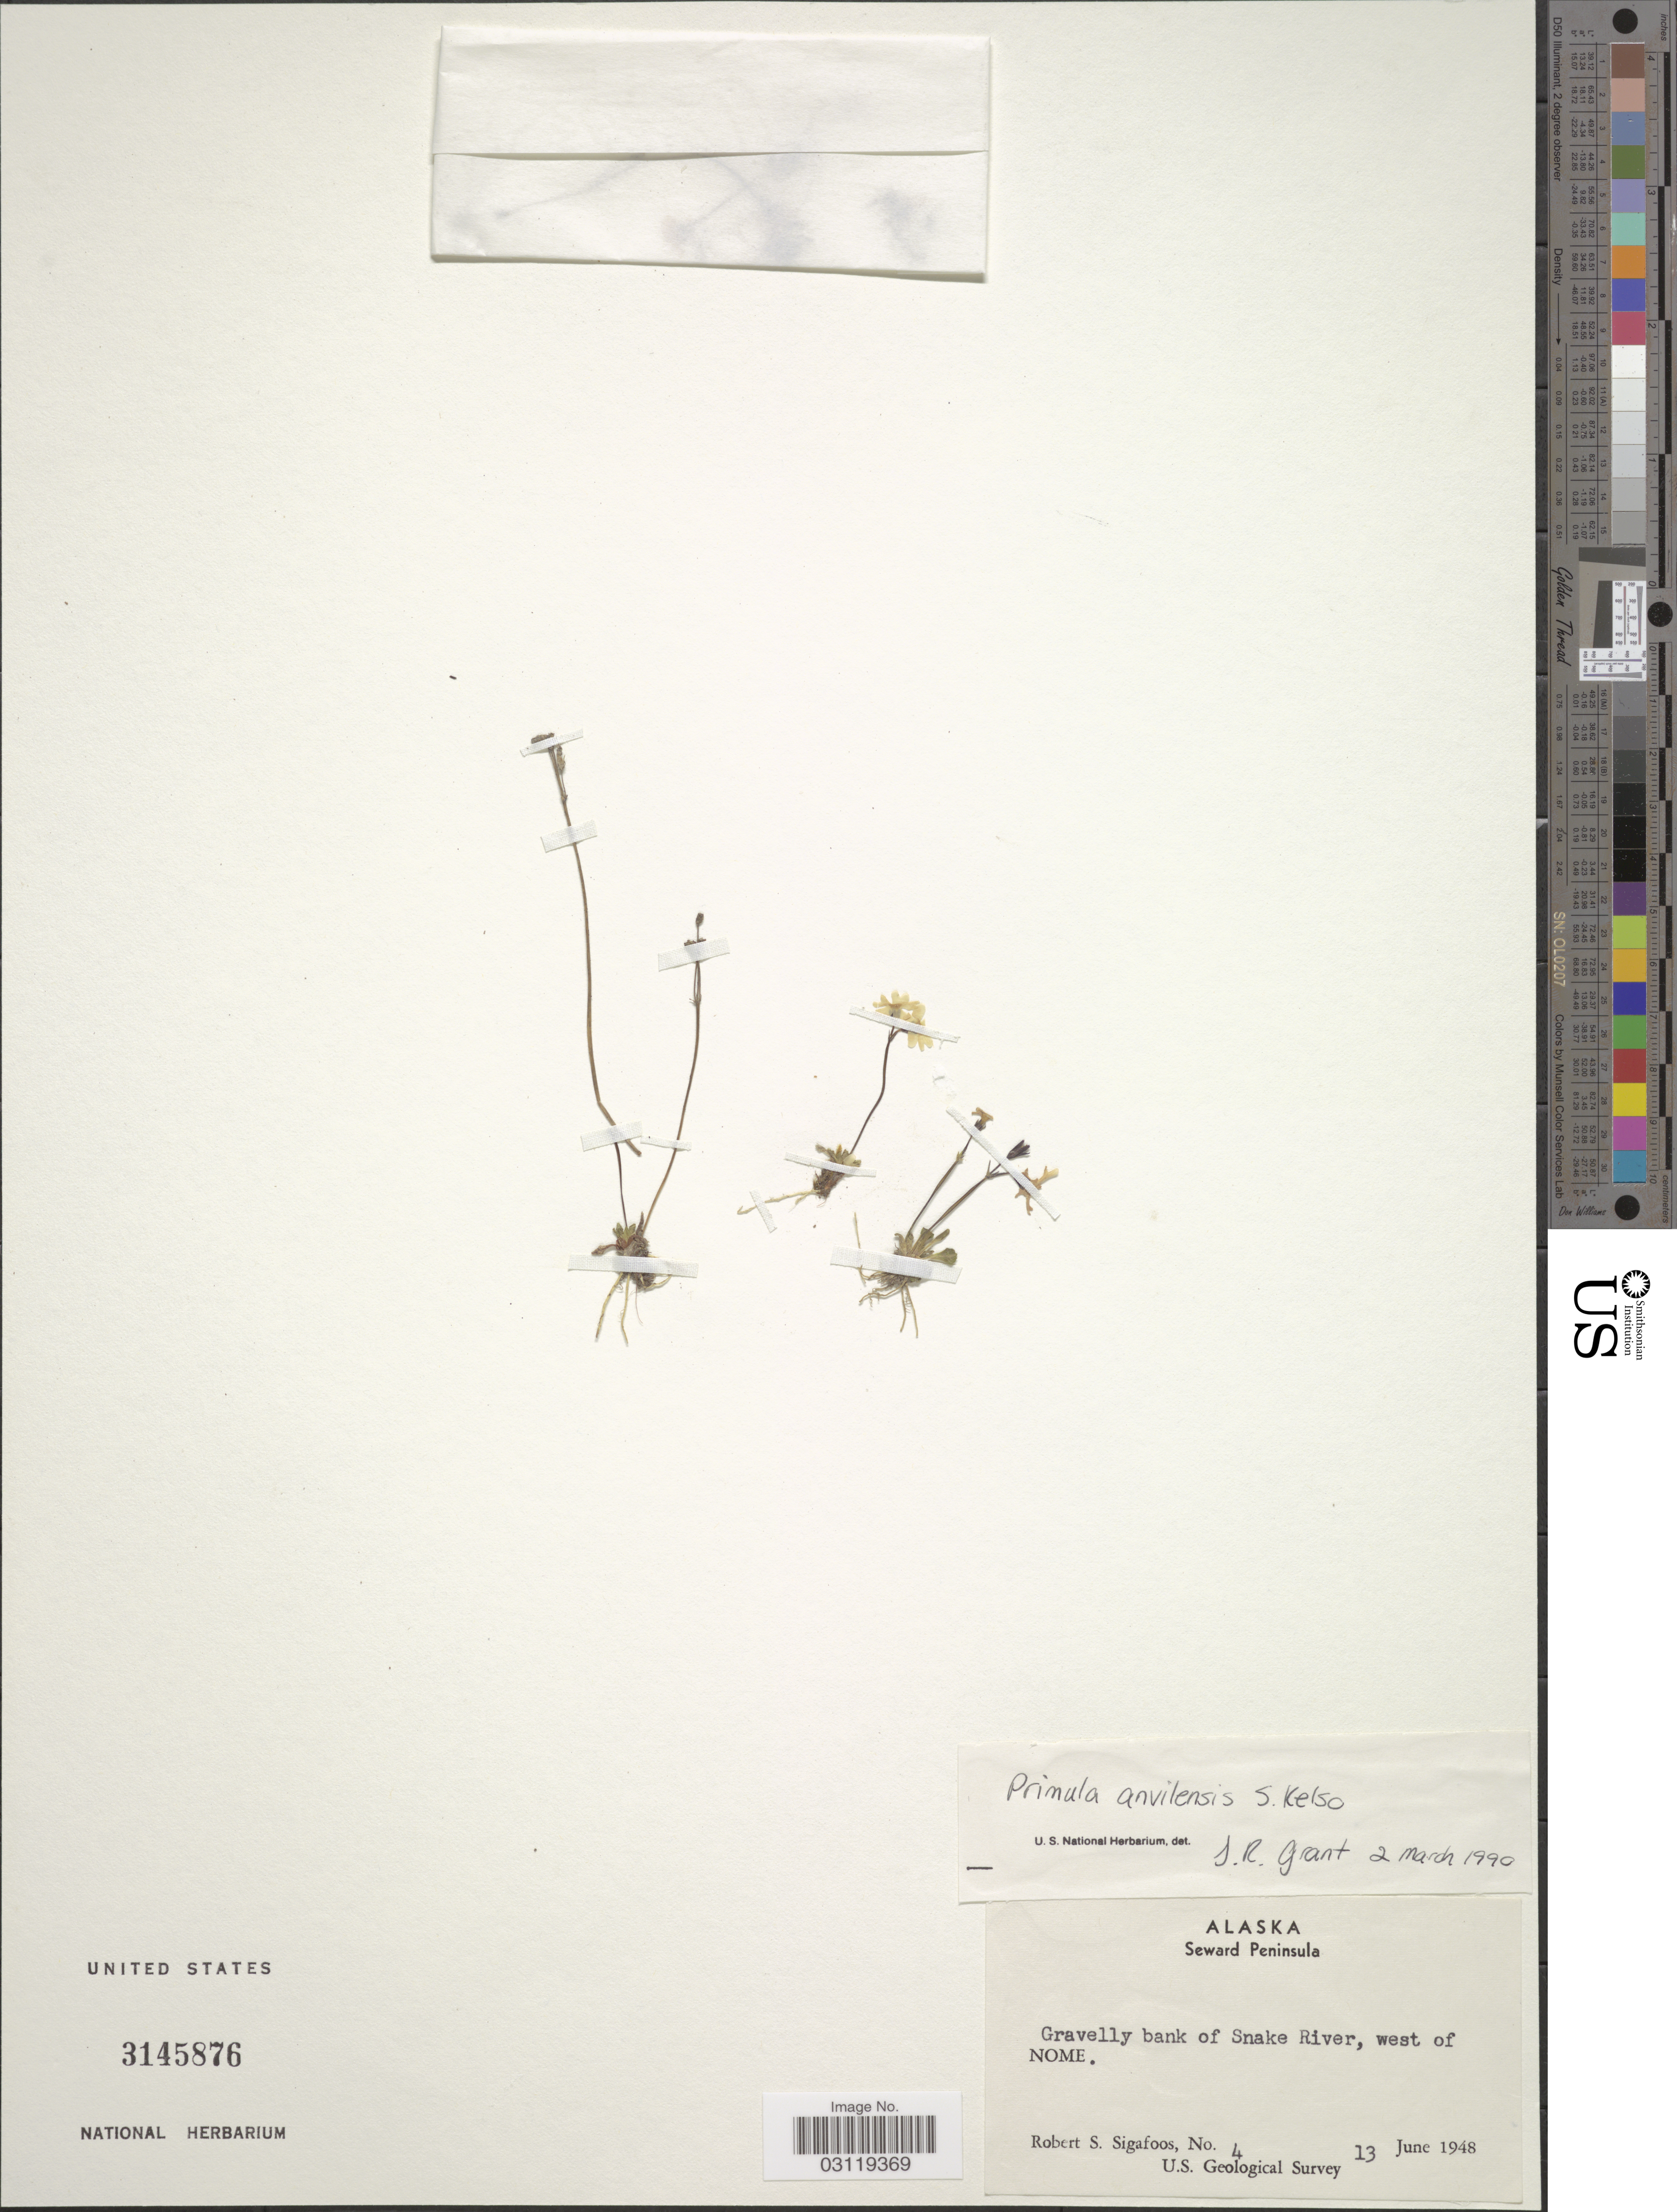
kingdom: Plantae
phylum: Tracheophyta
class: Magnoliopsida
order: Ericales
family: Primulaceae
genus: Primula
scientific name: Primula anvilensis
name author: S. Kelso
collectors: R. Sigafoos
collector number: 4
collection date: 1948-06-13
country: United States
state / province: Alaska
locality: Seward Peninsula. Gravelly bank of Snake River, west of Nome.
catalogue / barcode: US 3145876